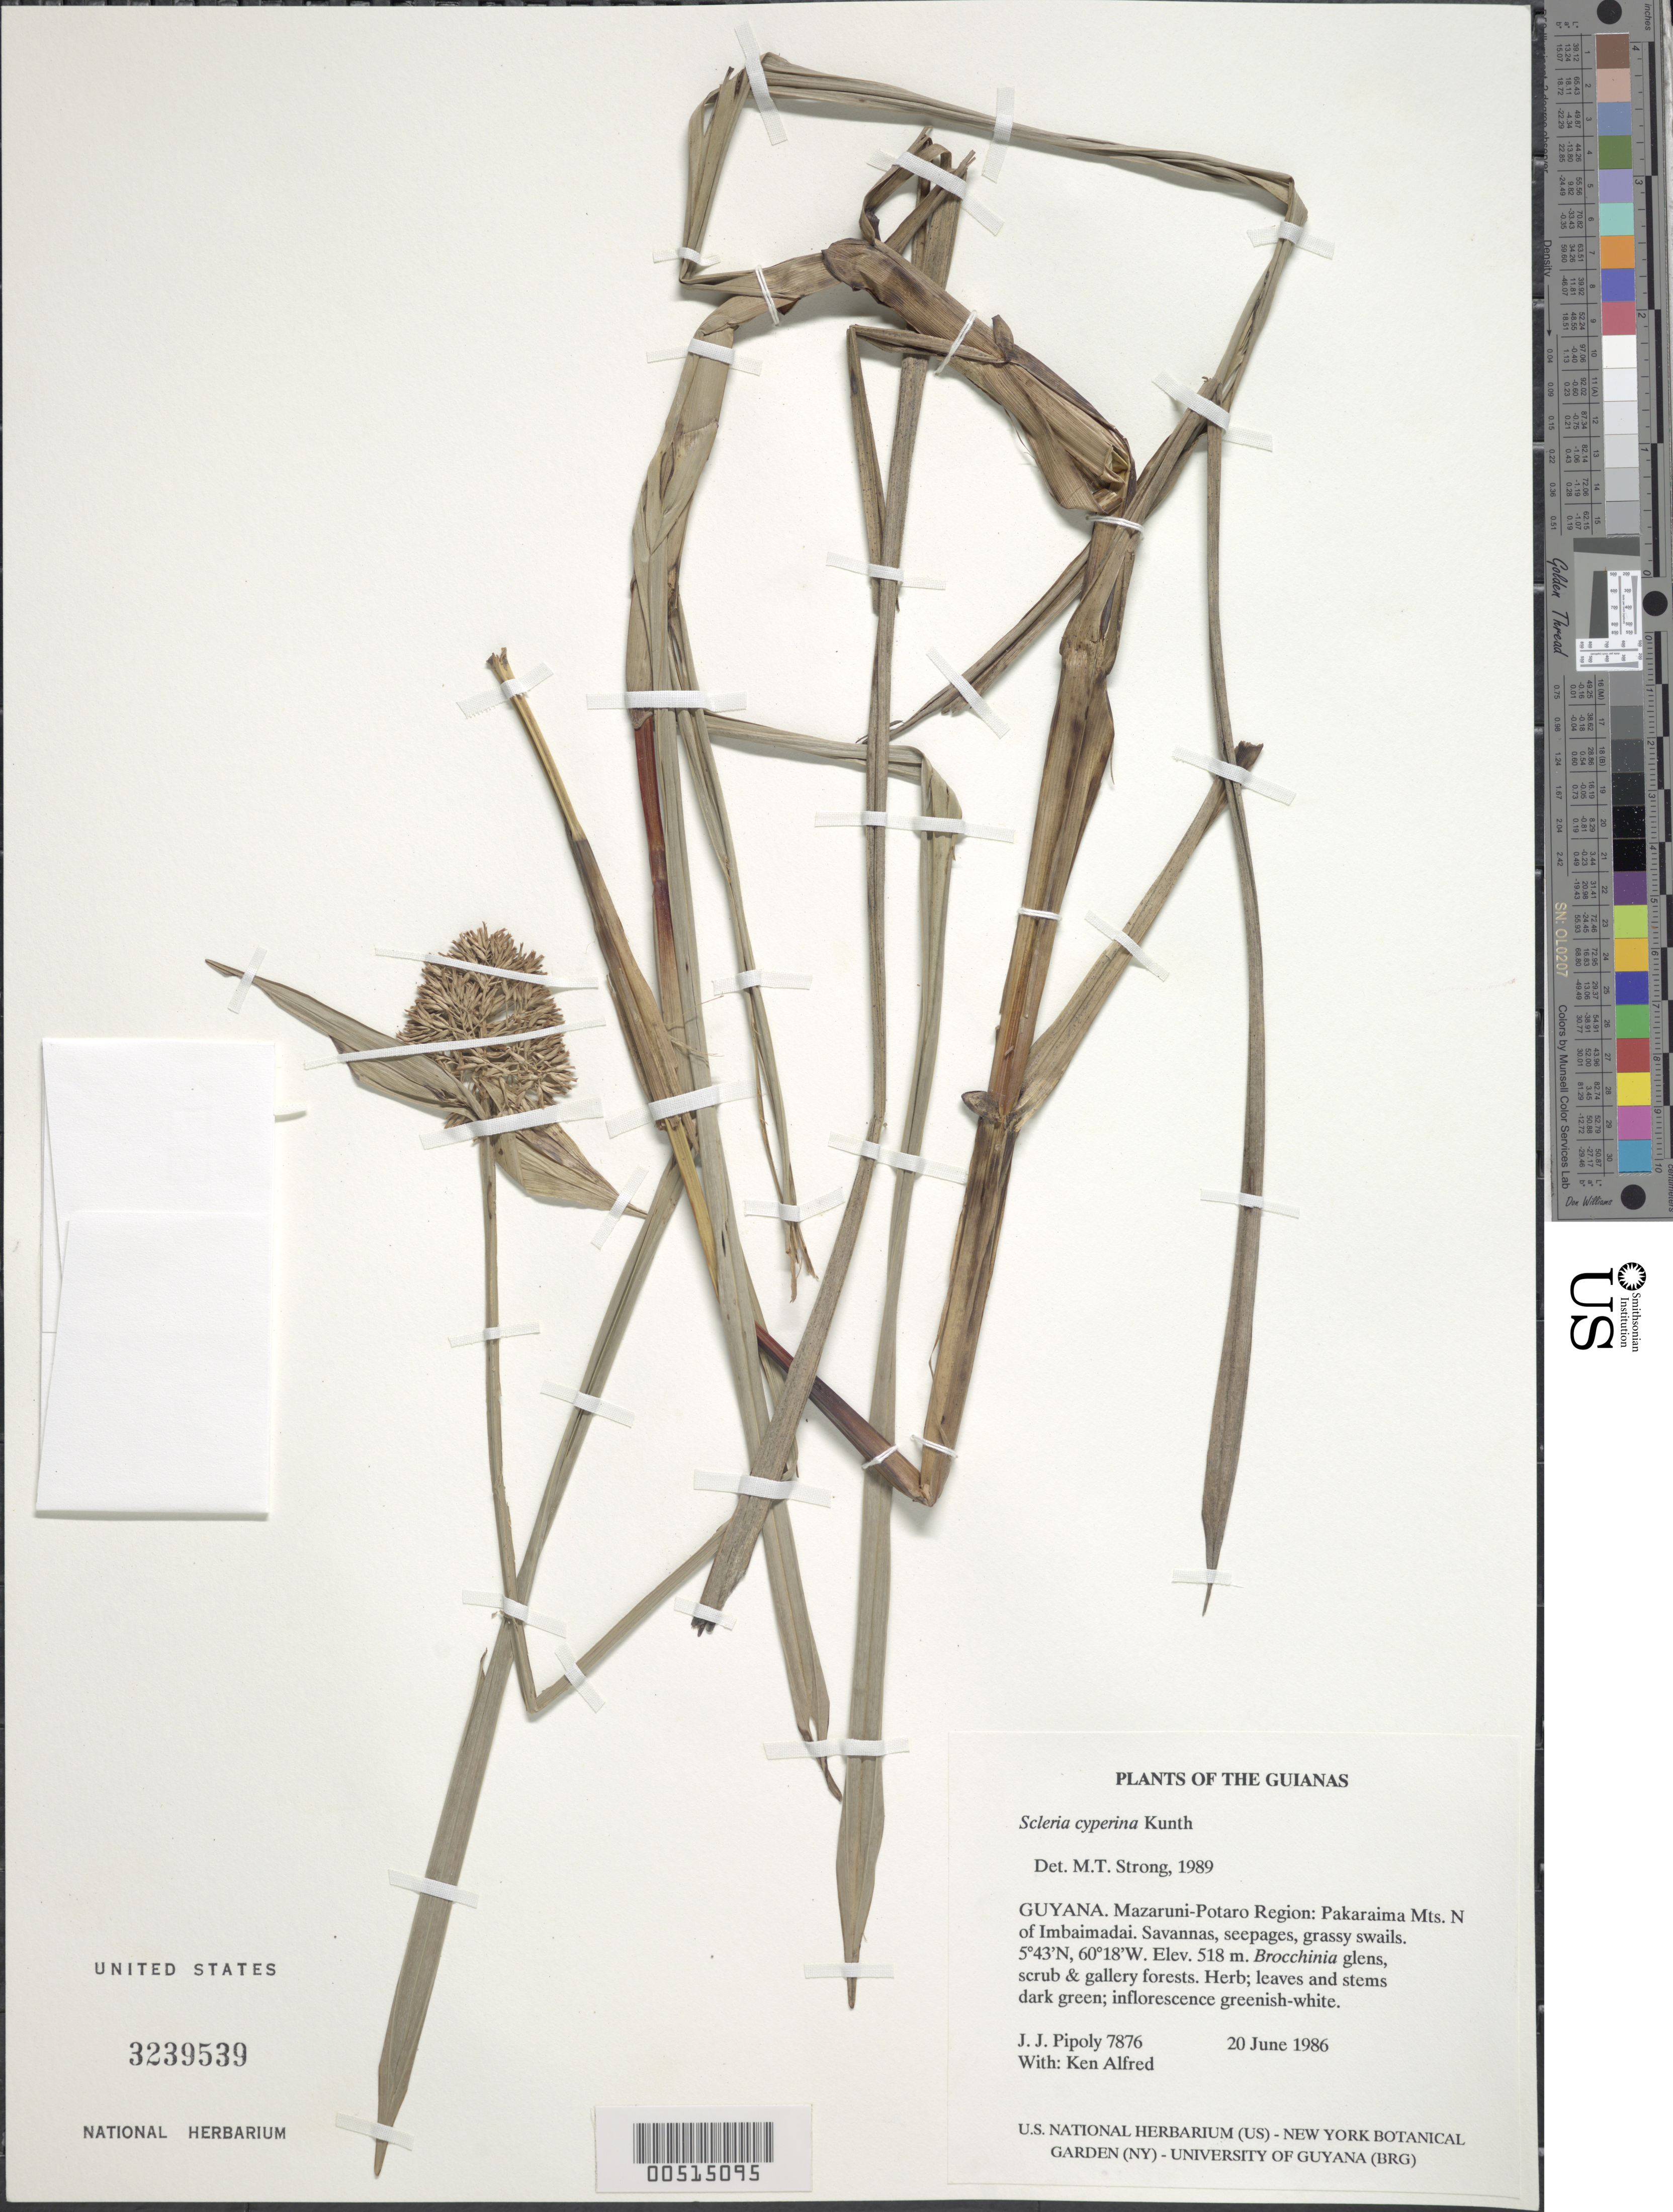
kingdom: Plantae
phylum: Tracheophyta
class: Liliopsida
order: Poales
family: Cyperaceae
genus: Scleria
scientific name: Scleria cyperina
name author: Willd. ex Kunth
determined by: Strong, M. T., (US), Smithsonian Institution - National Museum of Natural History (UNITED STATES)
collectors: J. J. Pipoly & K. Alfred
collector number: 7876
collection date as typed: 20 June 1986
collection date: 1986-06-20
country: Guyana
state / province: Cuyuni-Mazaruni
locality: Pakaraima Mts. N of Imbaimadai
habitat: Savannas, seepages, grassy swails, Brocchinia glens, scrub & gallery forests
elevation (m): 518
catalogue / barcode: US 3239539